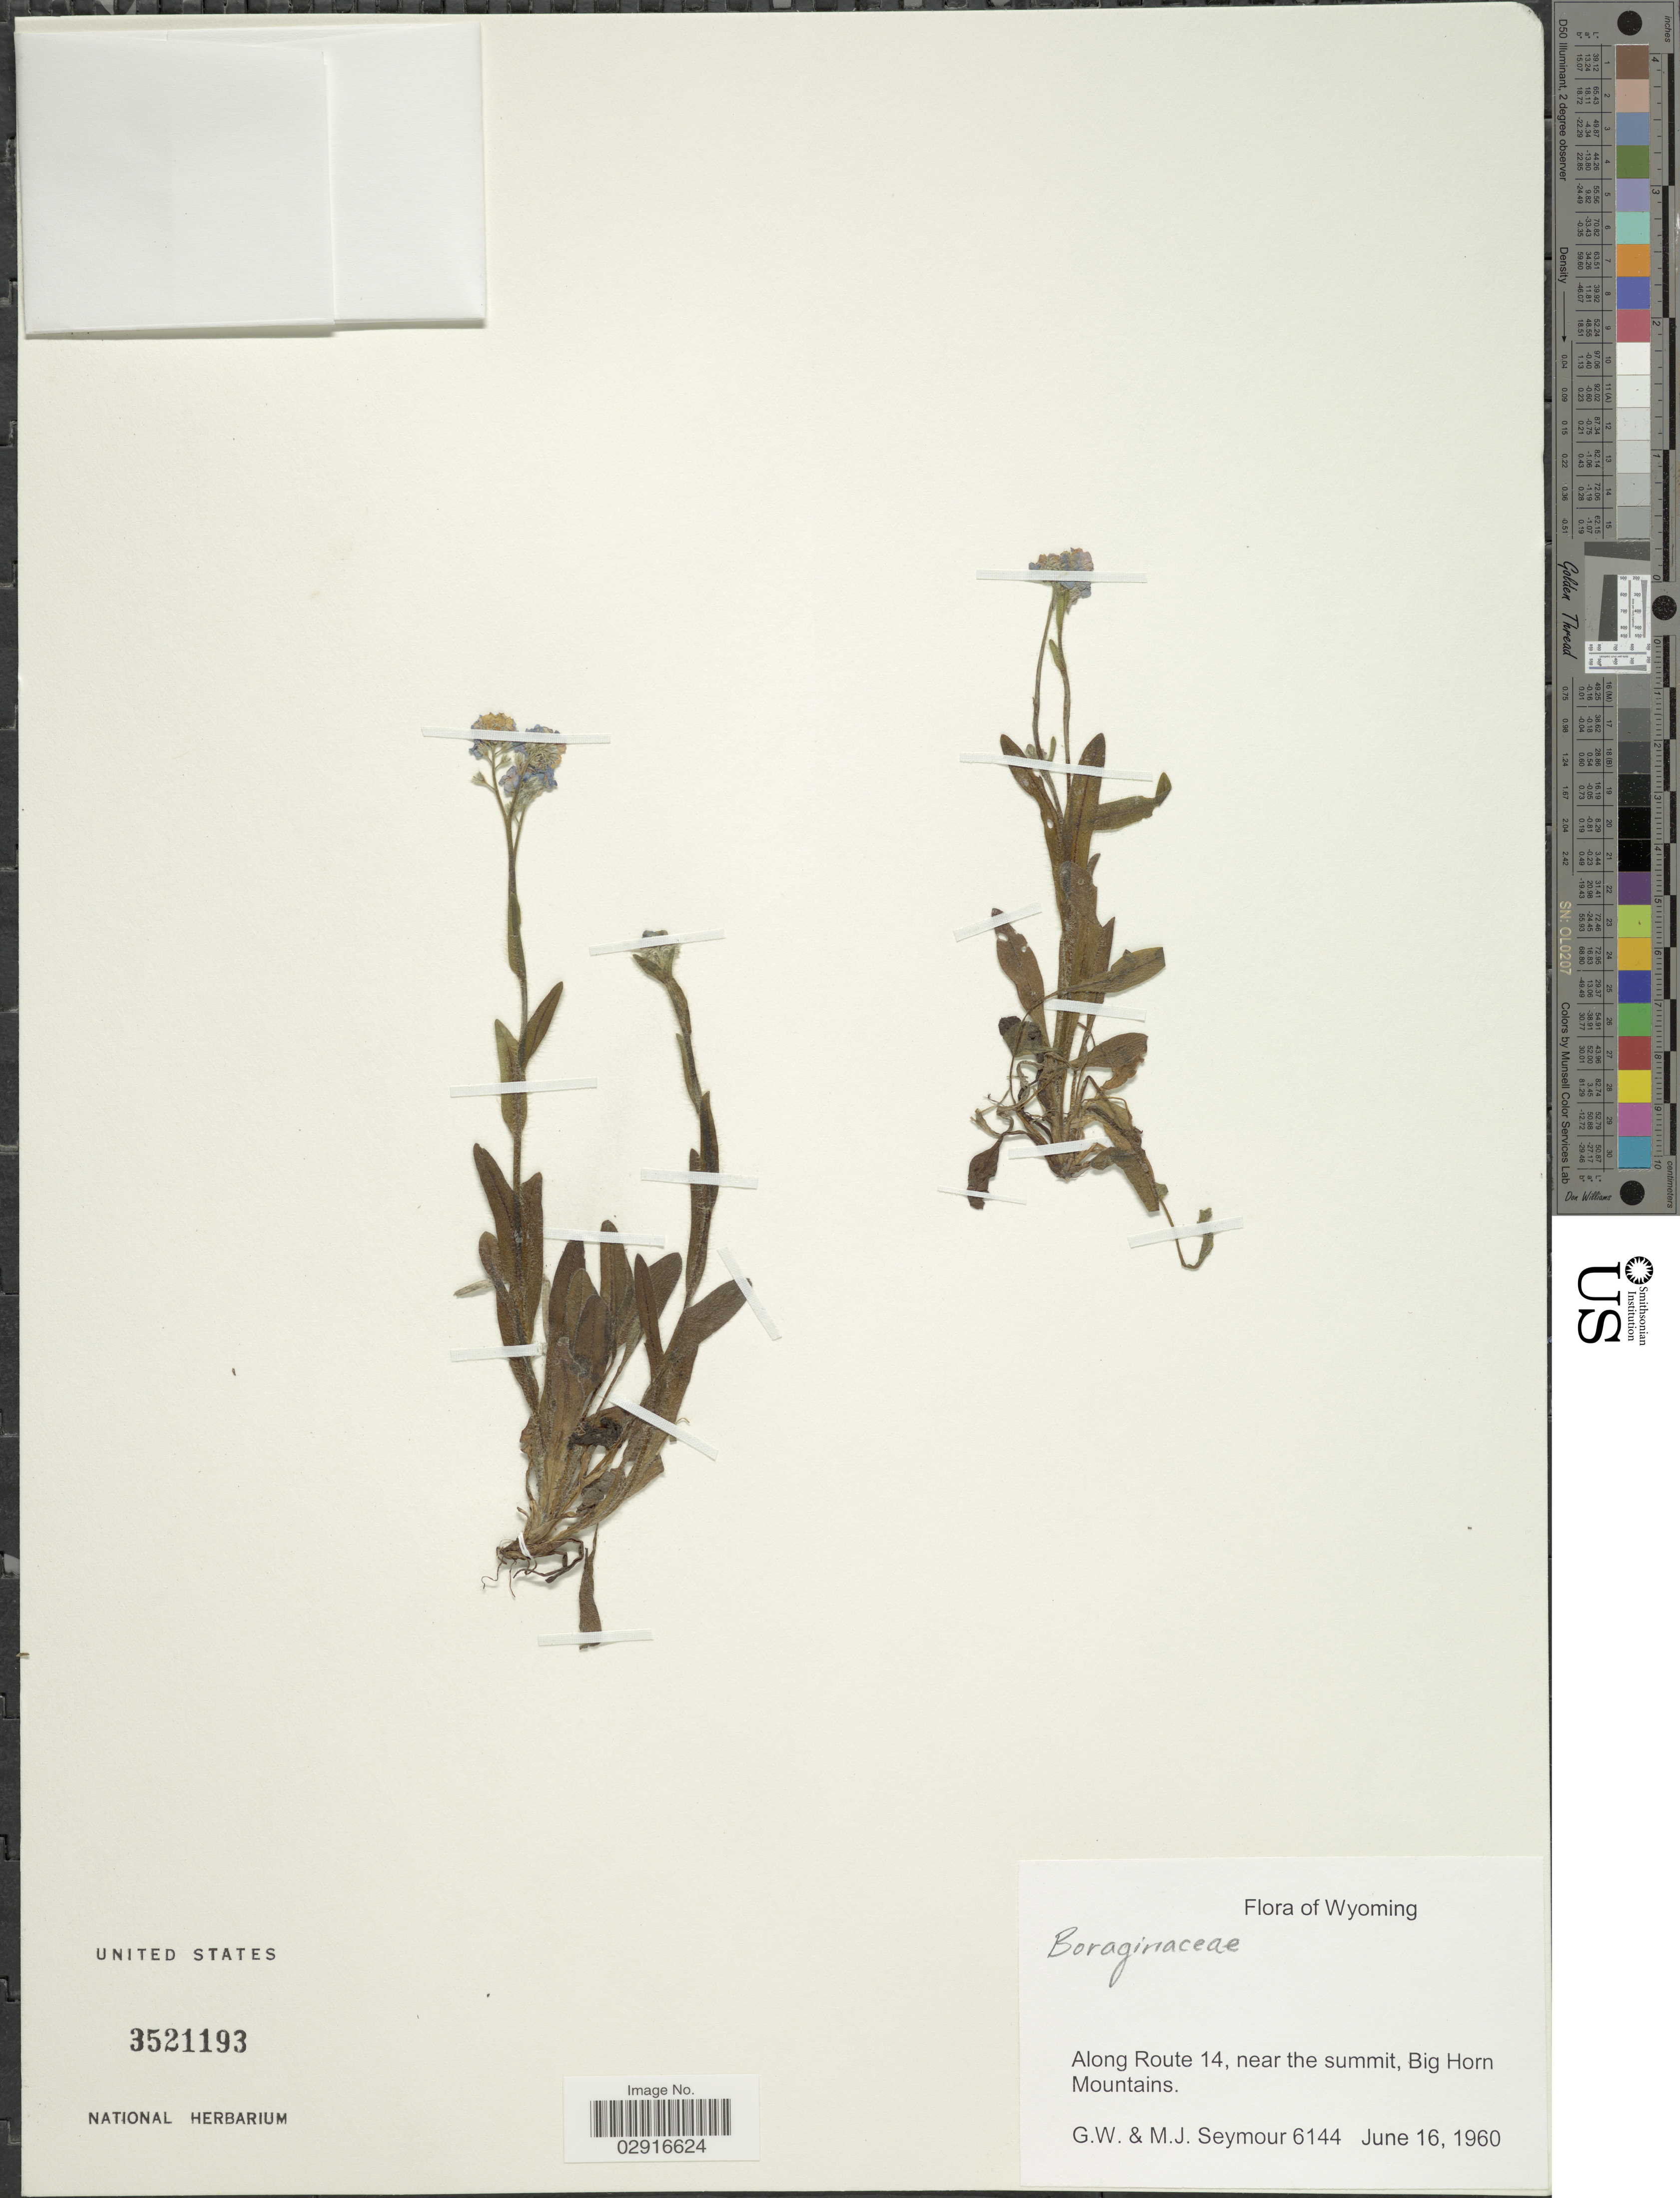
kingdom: Plantae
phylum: Tracheophyta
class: Magnoliopsida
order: Boraginales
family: Boraginaceae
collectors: G. Seymour & M. Seymour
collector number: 6144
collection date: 1960-06-16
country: United States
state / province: Wyoming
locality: Along Route 14, near the summit, Big Horn Mountains.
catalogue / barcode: US 3521193